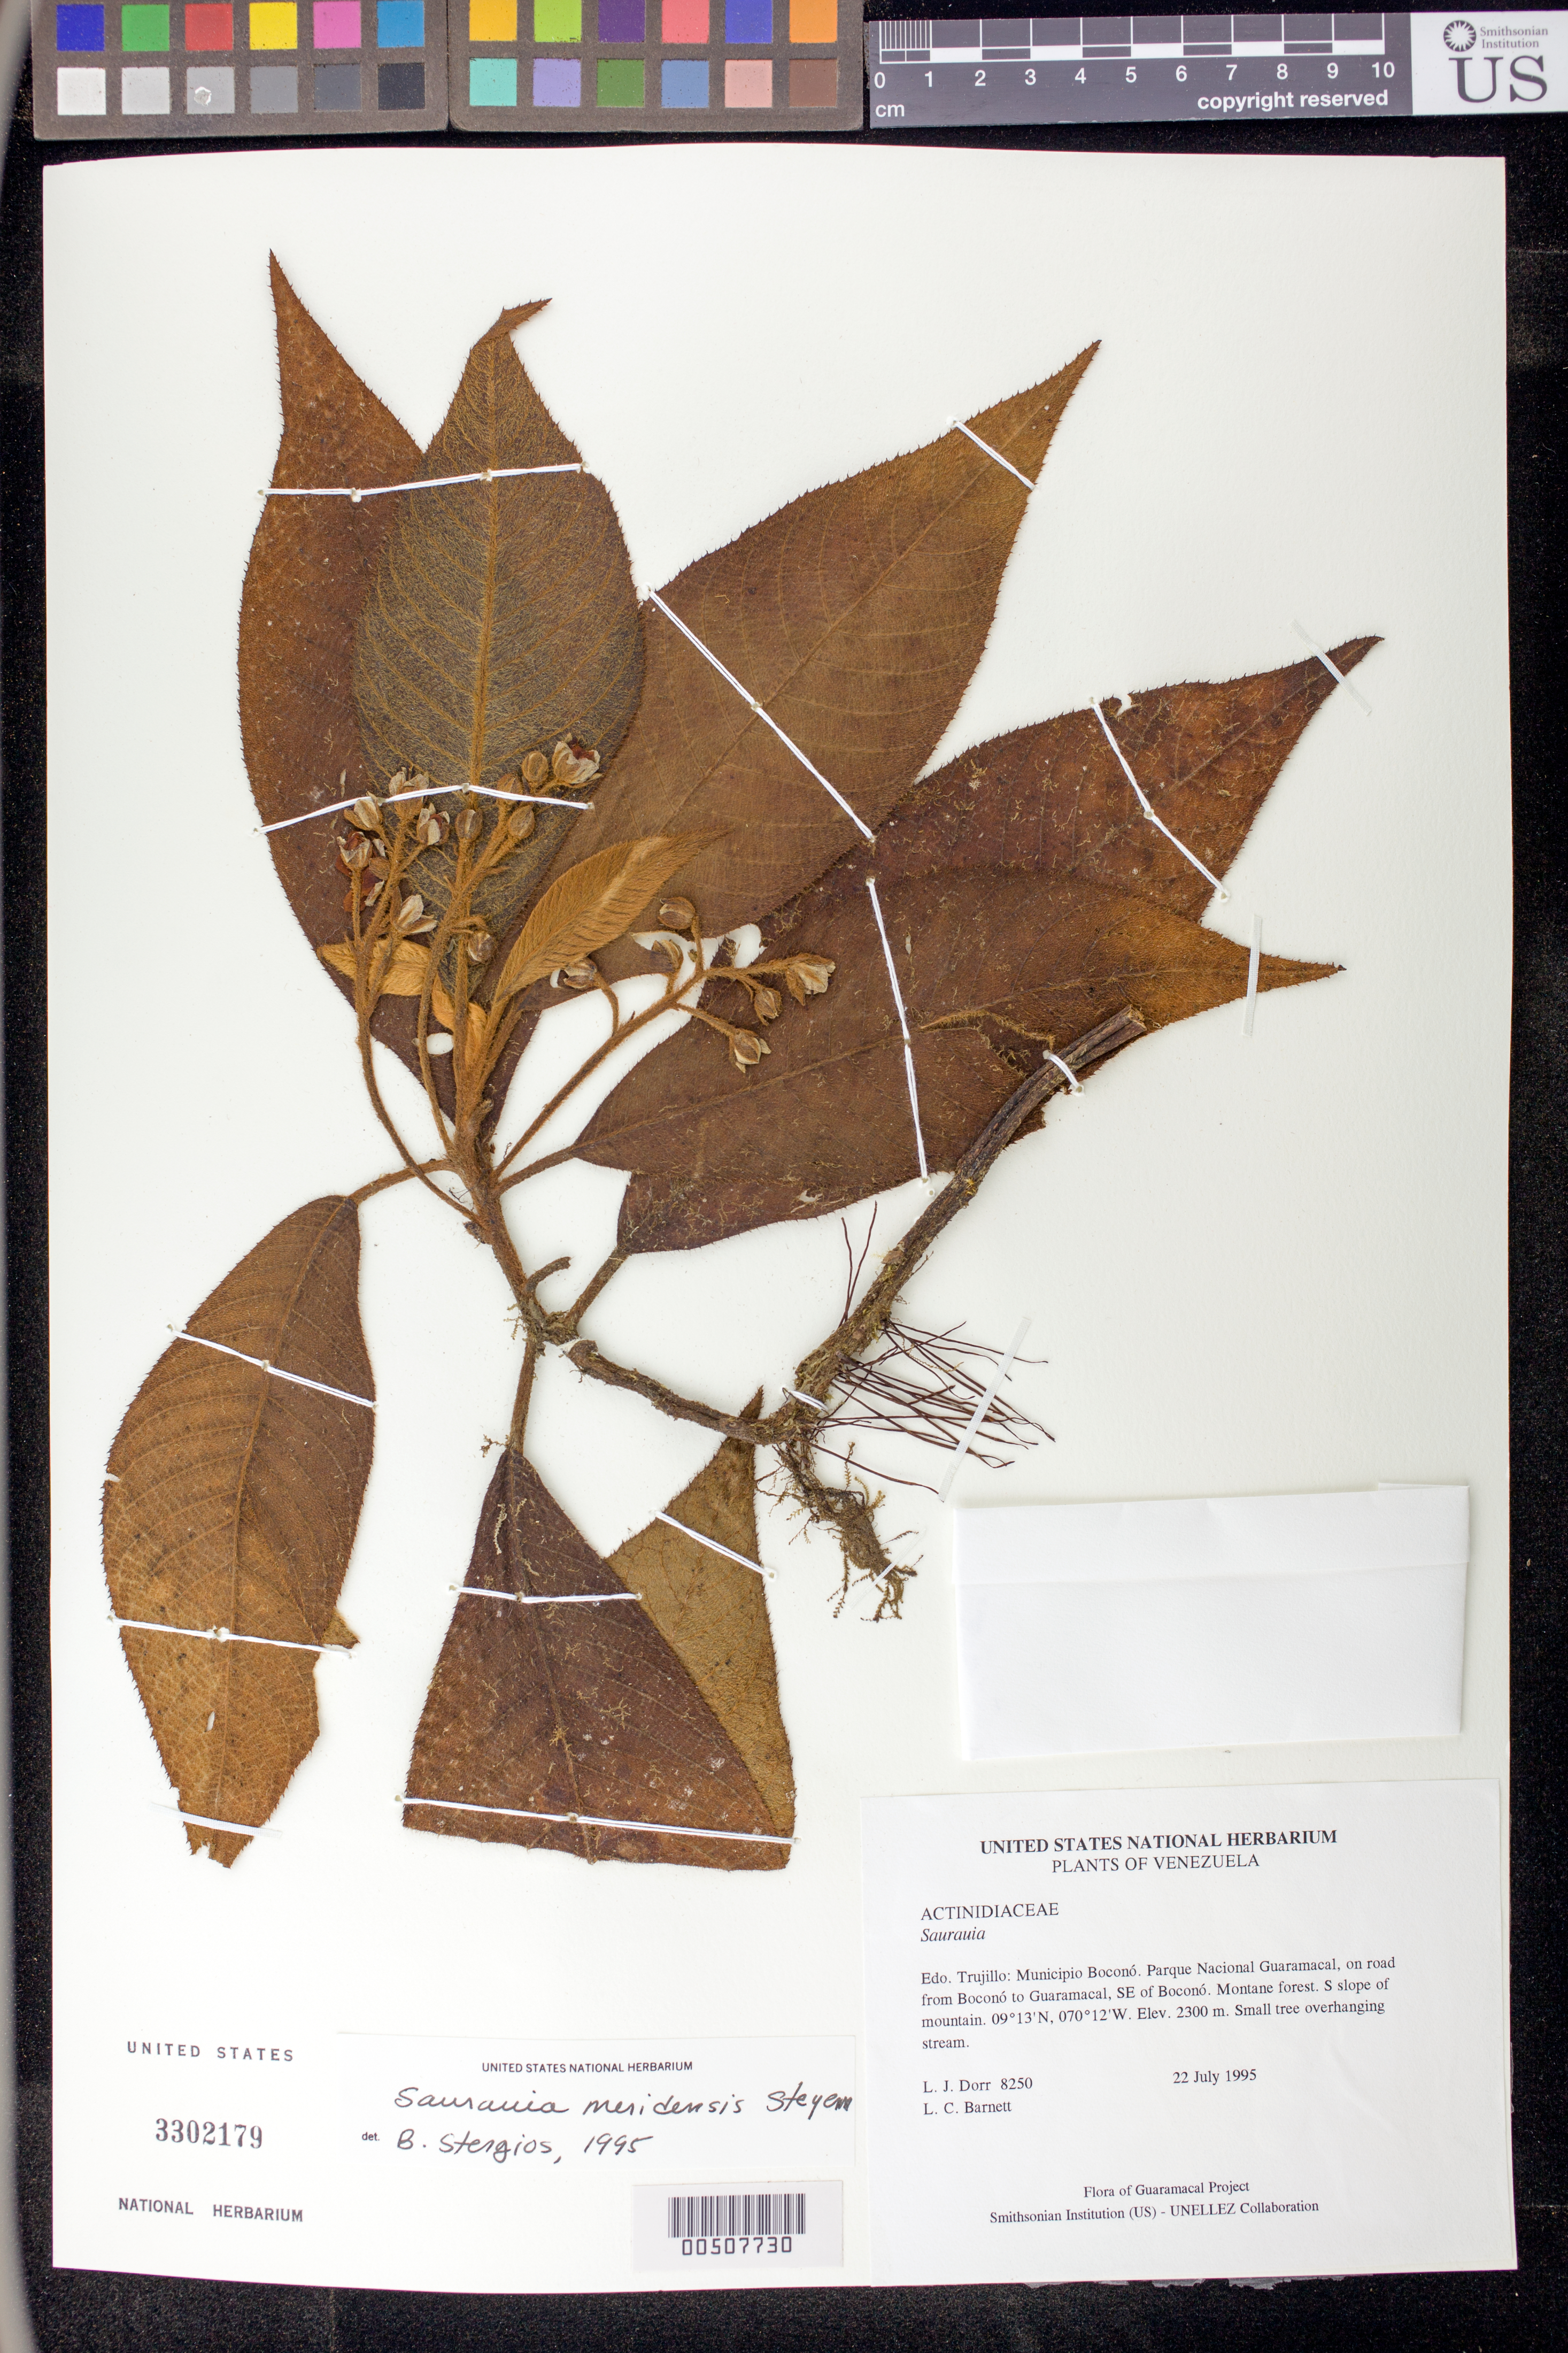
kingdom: Plantae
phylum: Tracheophyta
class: Magnoliopsida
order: Ericales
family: Actinidiaceae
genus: Saurauia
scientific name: Saurauia meridensis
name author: Steyerm.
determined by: Stergios, B. G.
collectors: L. J. Dorr & L. C. Barnett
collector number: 8250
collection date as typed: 22 Jul 1995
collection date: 1995-07-22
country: Venezuela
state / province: Trujillo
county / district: Boconó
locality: Parque Nacional Guaramacal, road from Boconó to Guaramacal, SE of Boconó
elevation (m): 2300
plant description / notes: PORT, US, VEN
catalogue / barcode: US 3302179